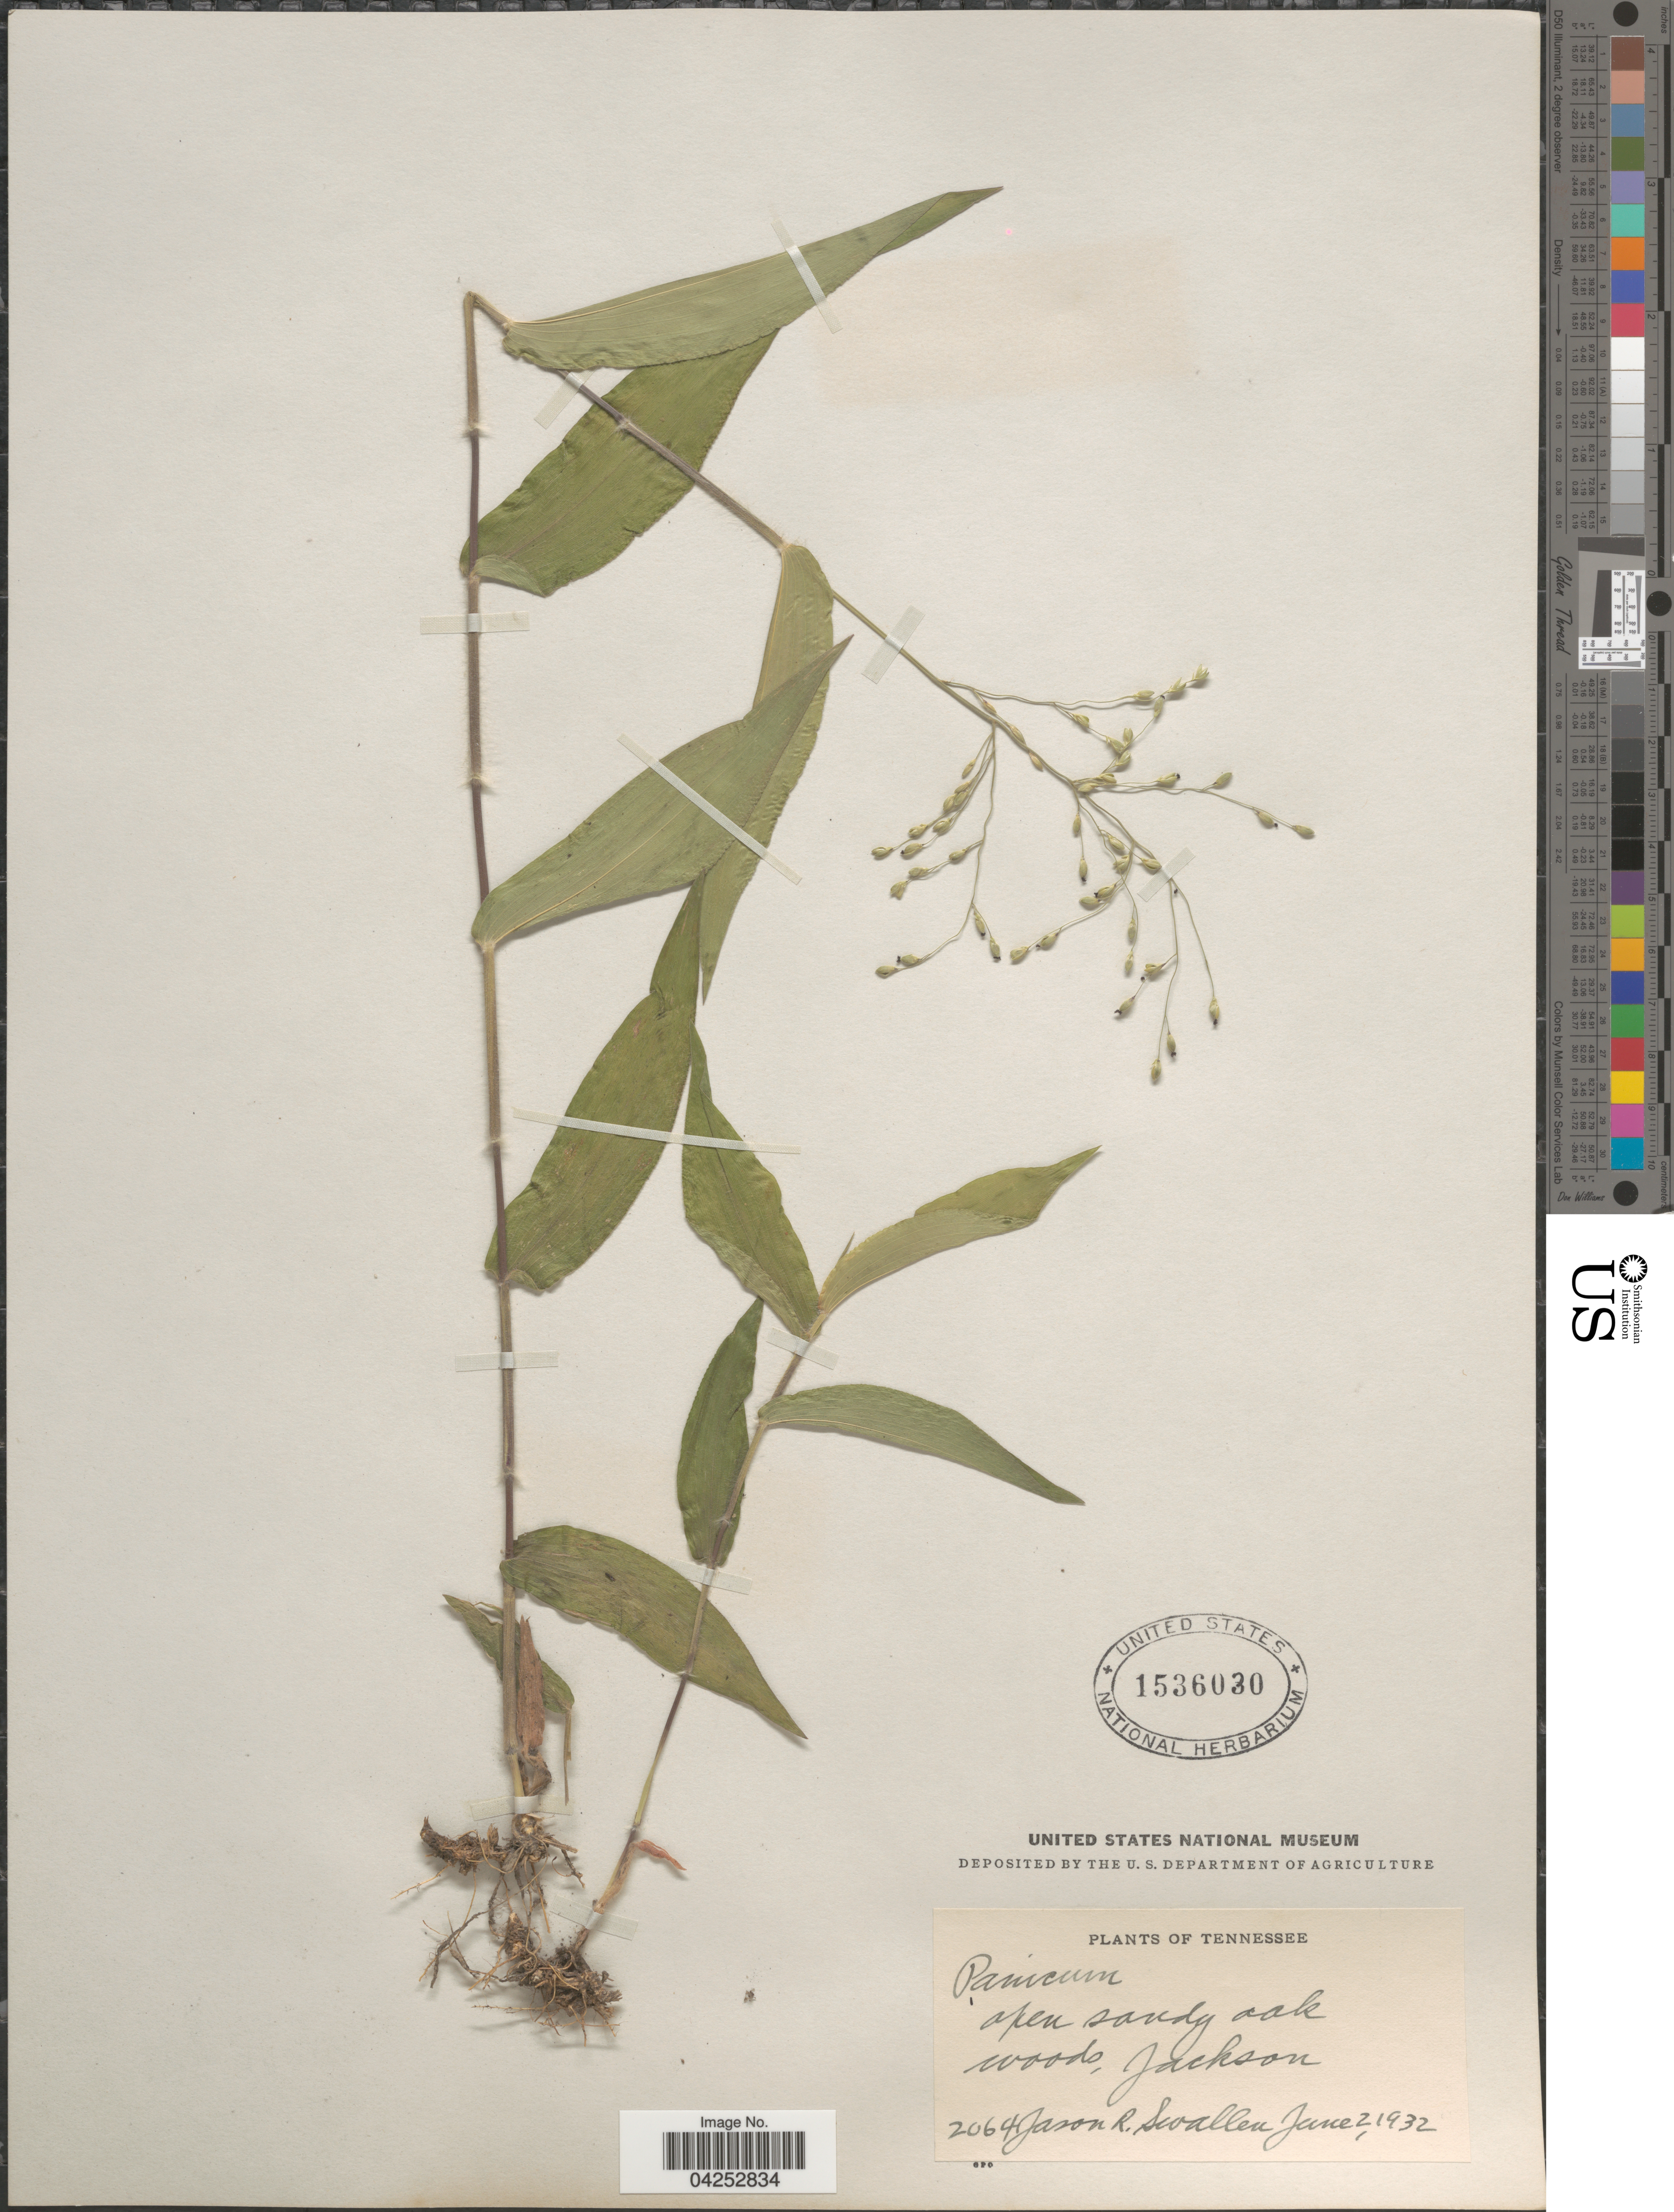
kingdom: Plantae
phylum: Tracheophyta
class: Liliopsida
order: Poales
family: Poaceae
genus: Dichanthelium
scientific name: Dichanthelium boscii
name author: (Poir.) Gould & C.A. Clark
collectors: J. R. Swallen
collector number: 2064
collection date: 1932-06-02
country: United States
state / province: Tennessee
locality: Open sandy oak woods, Jackson.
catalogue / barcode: US 1536030